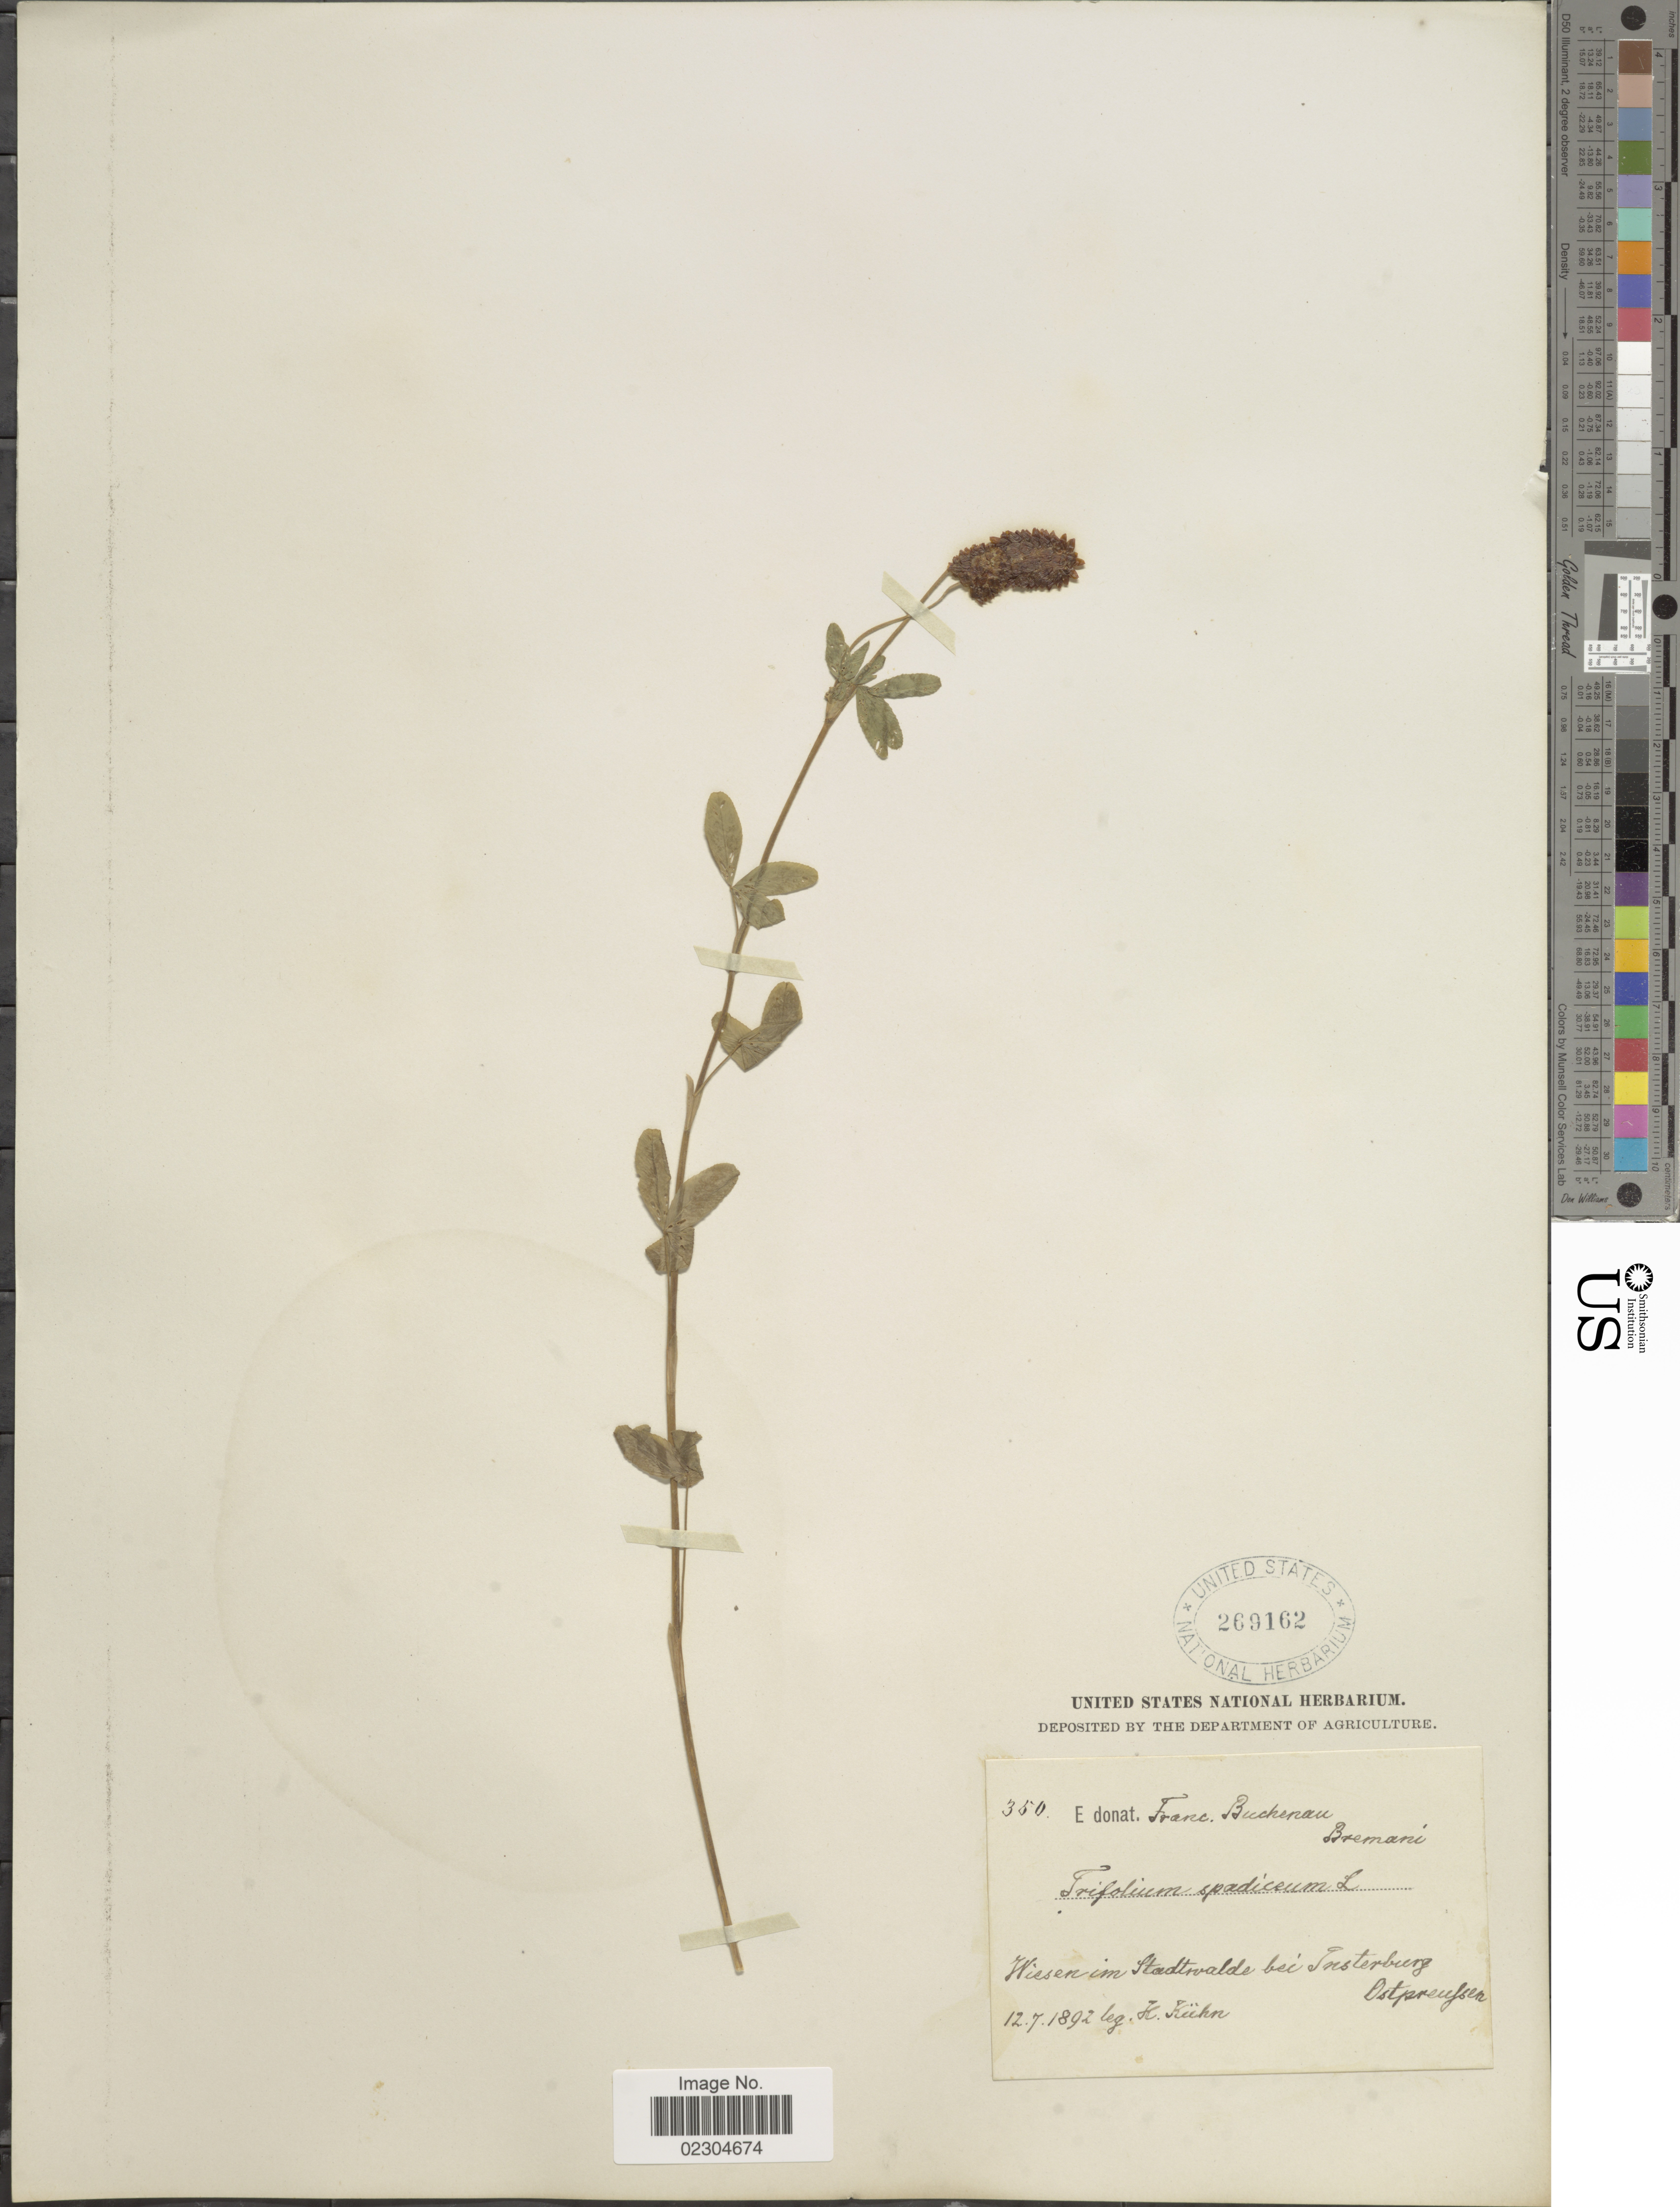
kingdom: Plantae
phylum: Tracheophyta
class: Magnoliopsida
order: Fabales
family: Fabaceae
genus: Trifolium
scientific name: Trifolium spadiceum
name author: L.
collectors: K. Kuhn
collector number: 350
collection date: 1892-07-12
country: France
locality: Franc. Buchenau, Bremani, Wiesen im Stadtwalds bei Insterburg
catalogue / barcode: US 269162